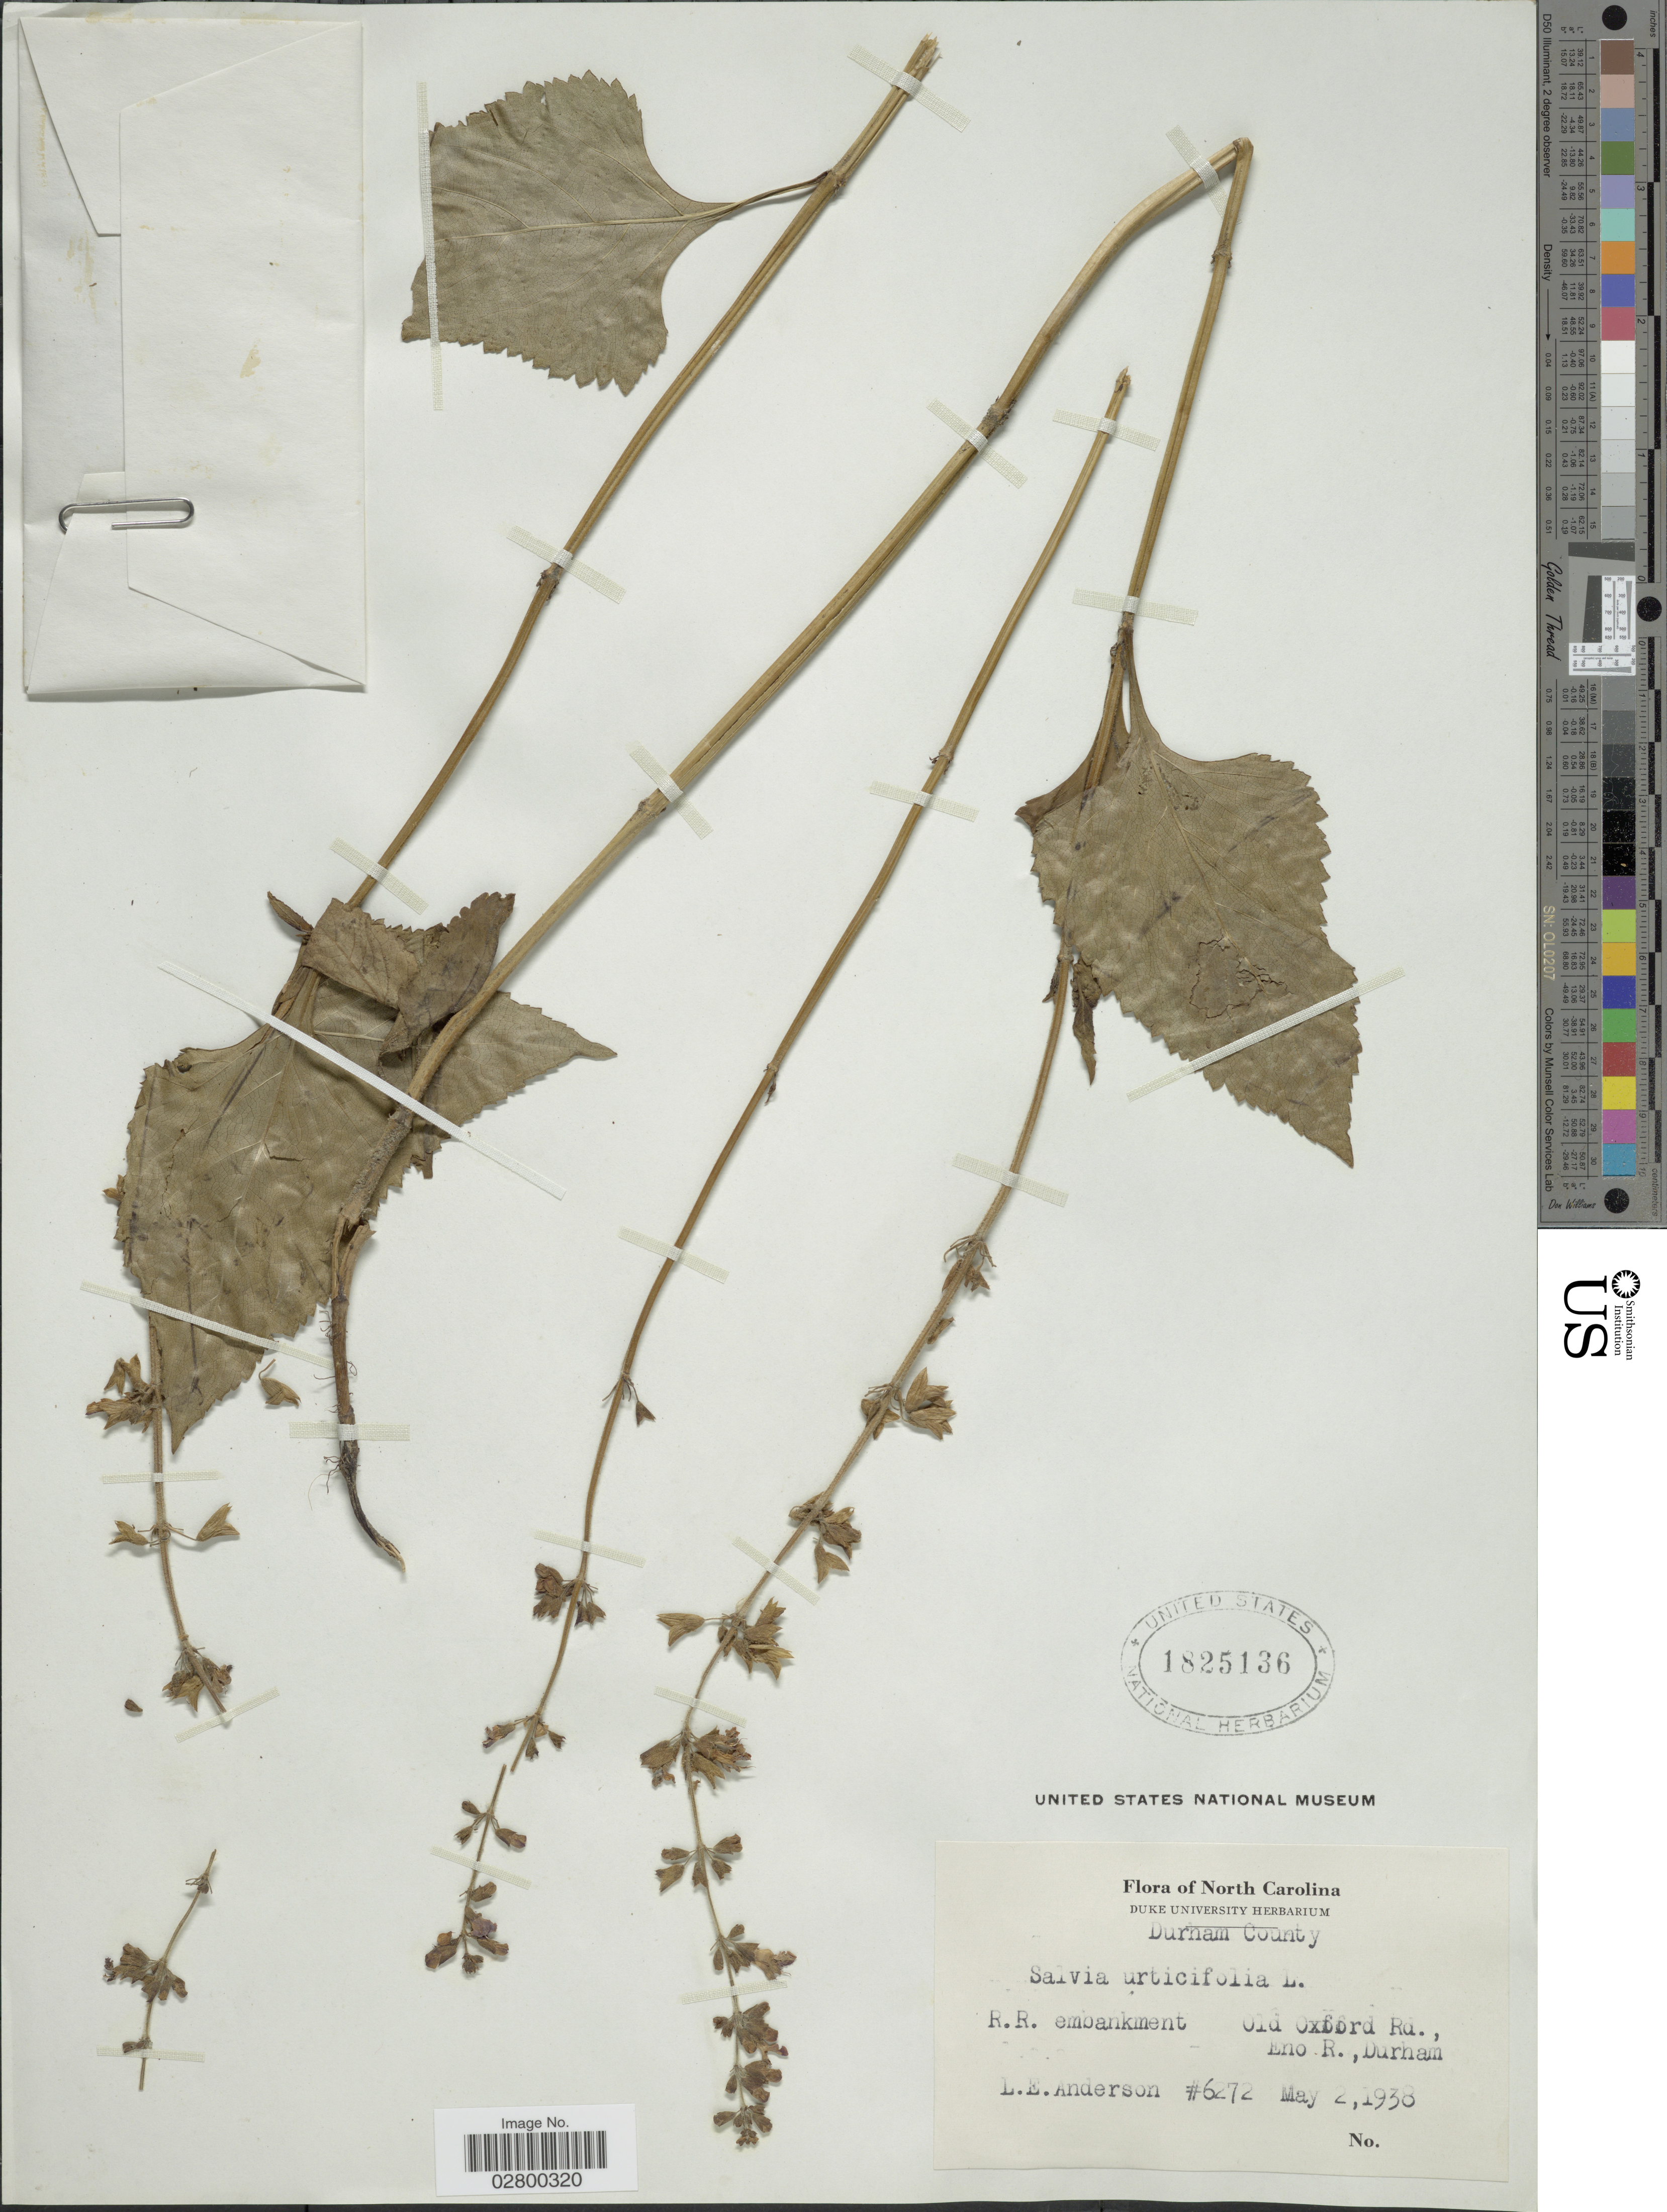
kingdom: Plantae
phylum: Tracheophyta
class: Magnoliopsida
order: Lamiales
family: Lamiaceae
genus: Salvia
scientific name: Salvia urticifolia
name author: L.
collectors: L. E. Anderson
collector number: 6272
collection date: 1938-05-02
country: United States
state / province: North Carolina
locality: Durham County, R.R. embankment, Old Oxford Rd., Eno R., Durham.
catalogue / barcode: US 1825136